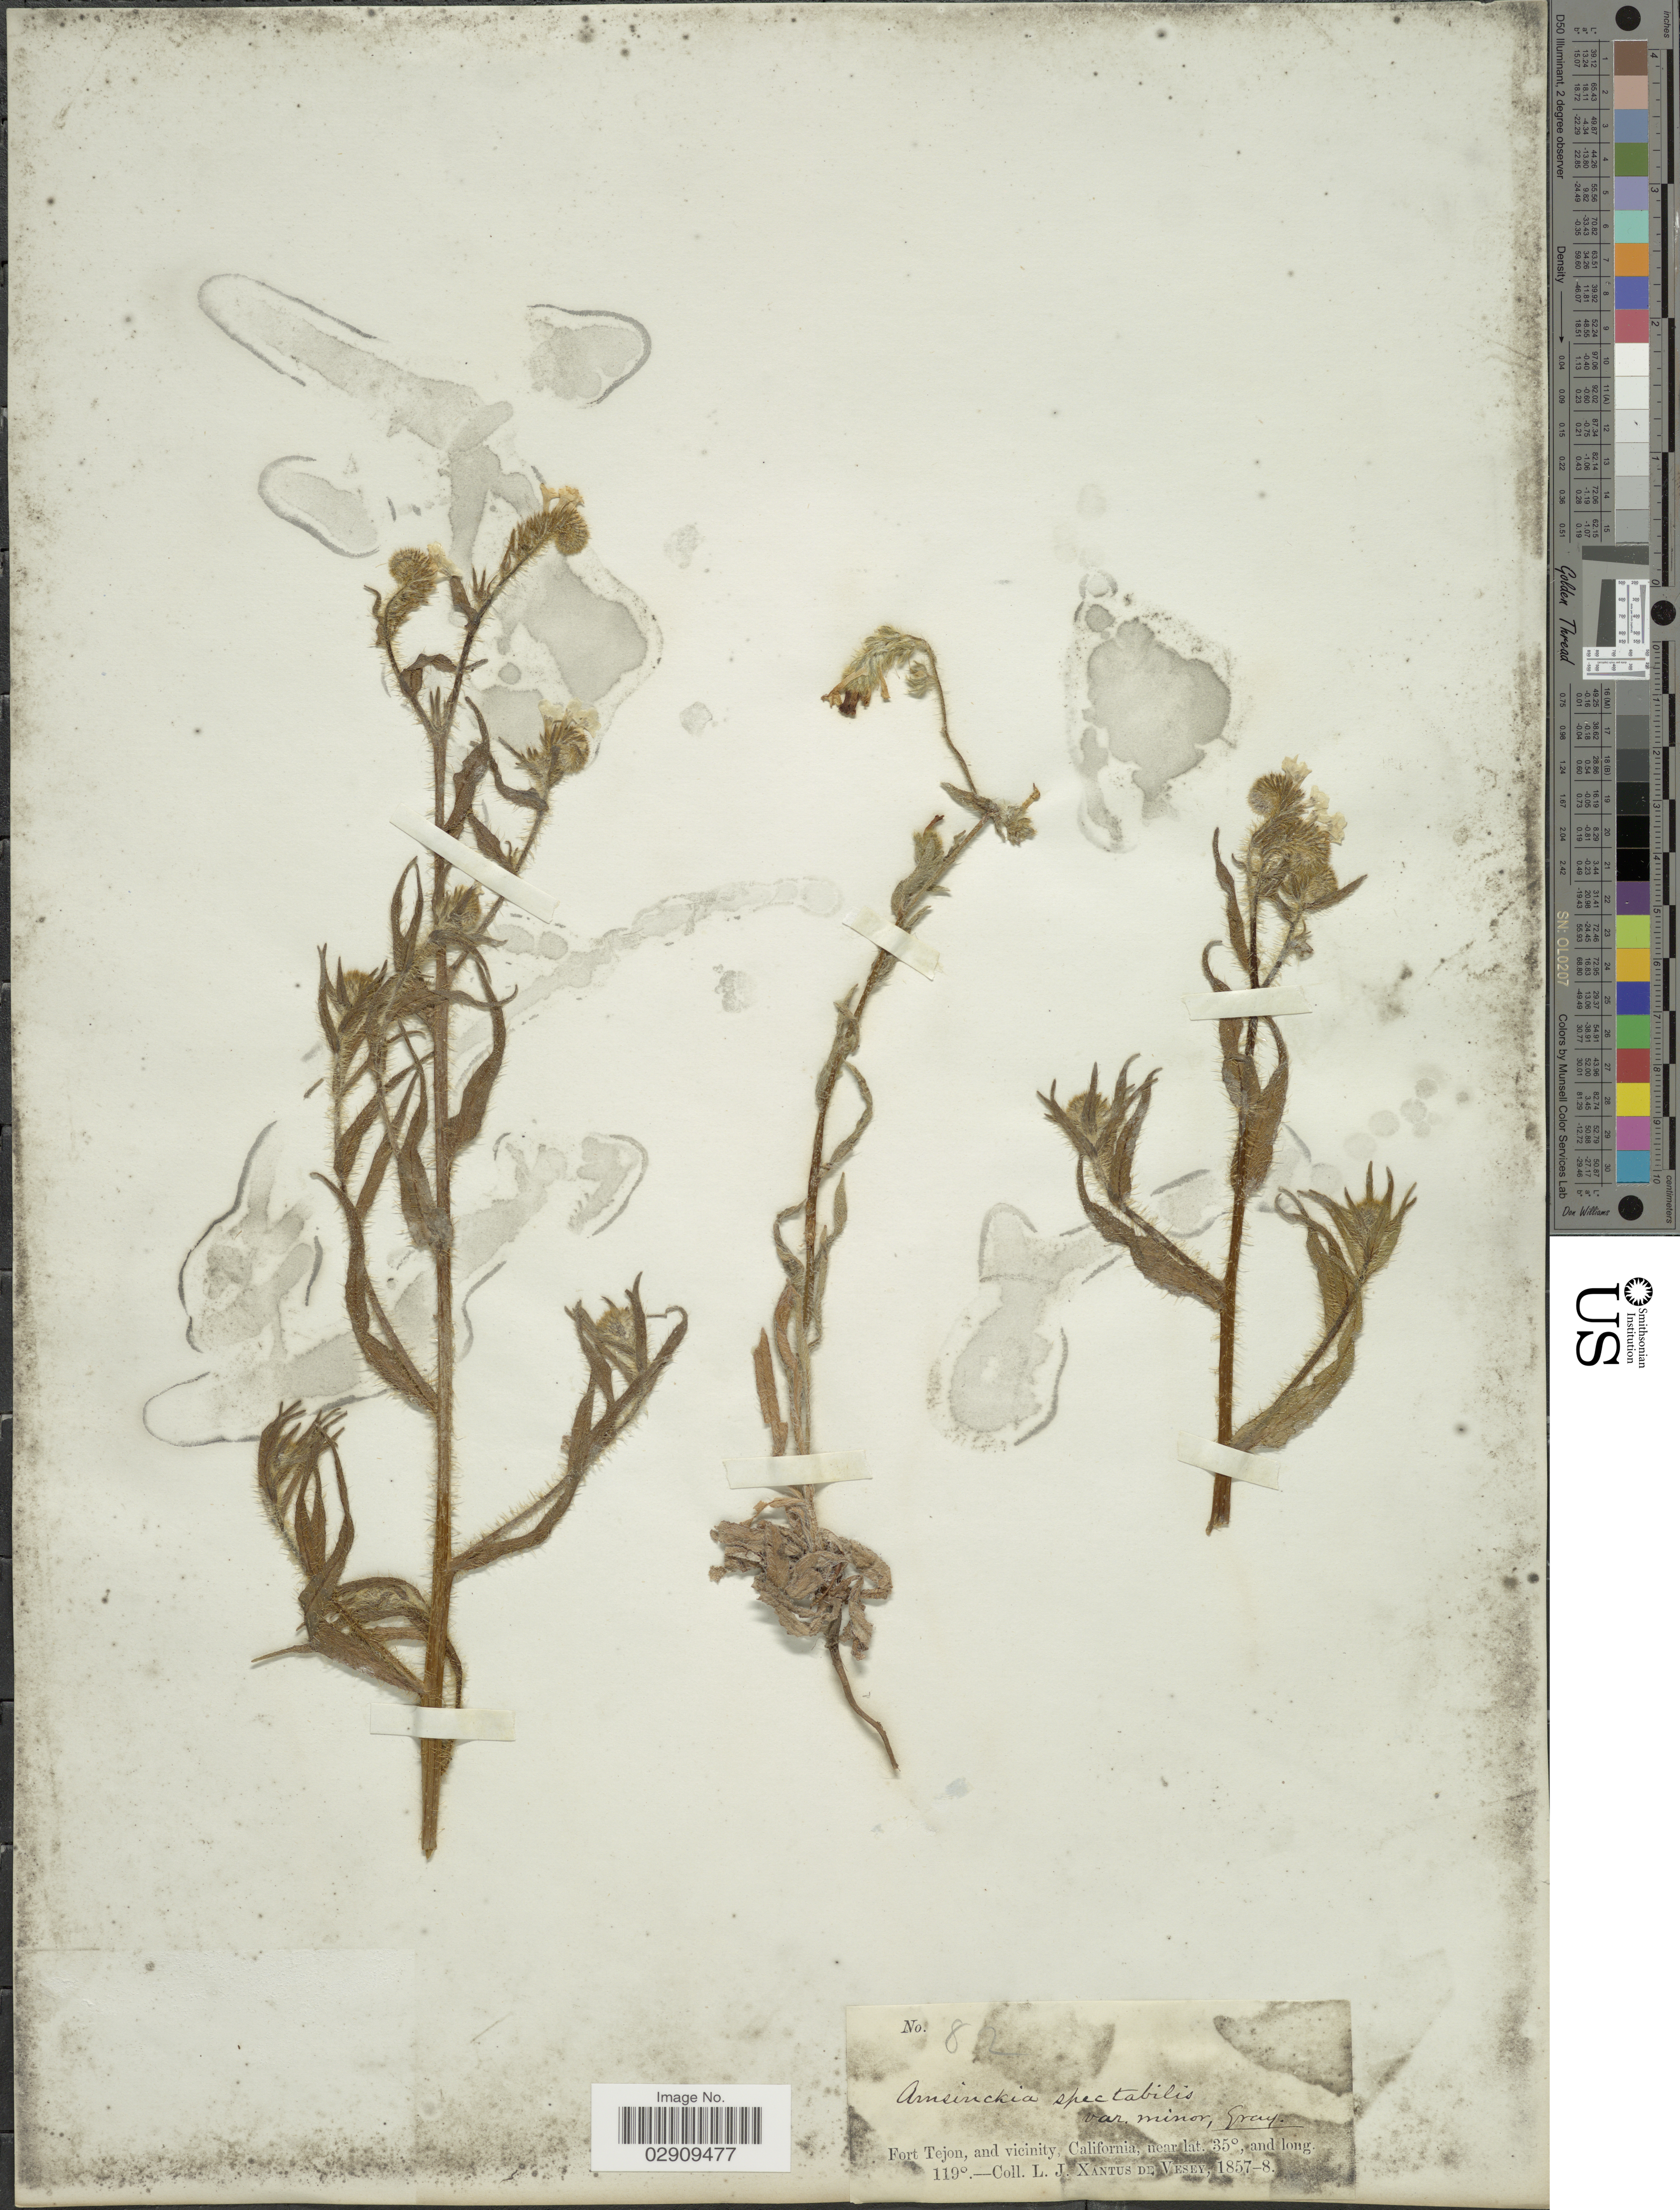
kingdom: Plantae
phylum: Tracheophyta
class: Magnoliopsida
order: Boraginales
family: Boraginaceae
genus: Amsinckia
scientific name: Amsinckia spectabilis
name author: Fisch. & C.A. Mey.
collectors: L. Xantus de Vesey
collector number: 82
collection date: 1857/1858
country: United States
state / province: California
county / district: Kern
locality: Fort Tejon, and vicinity.